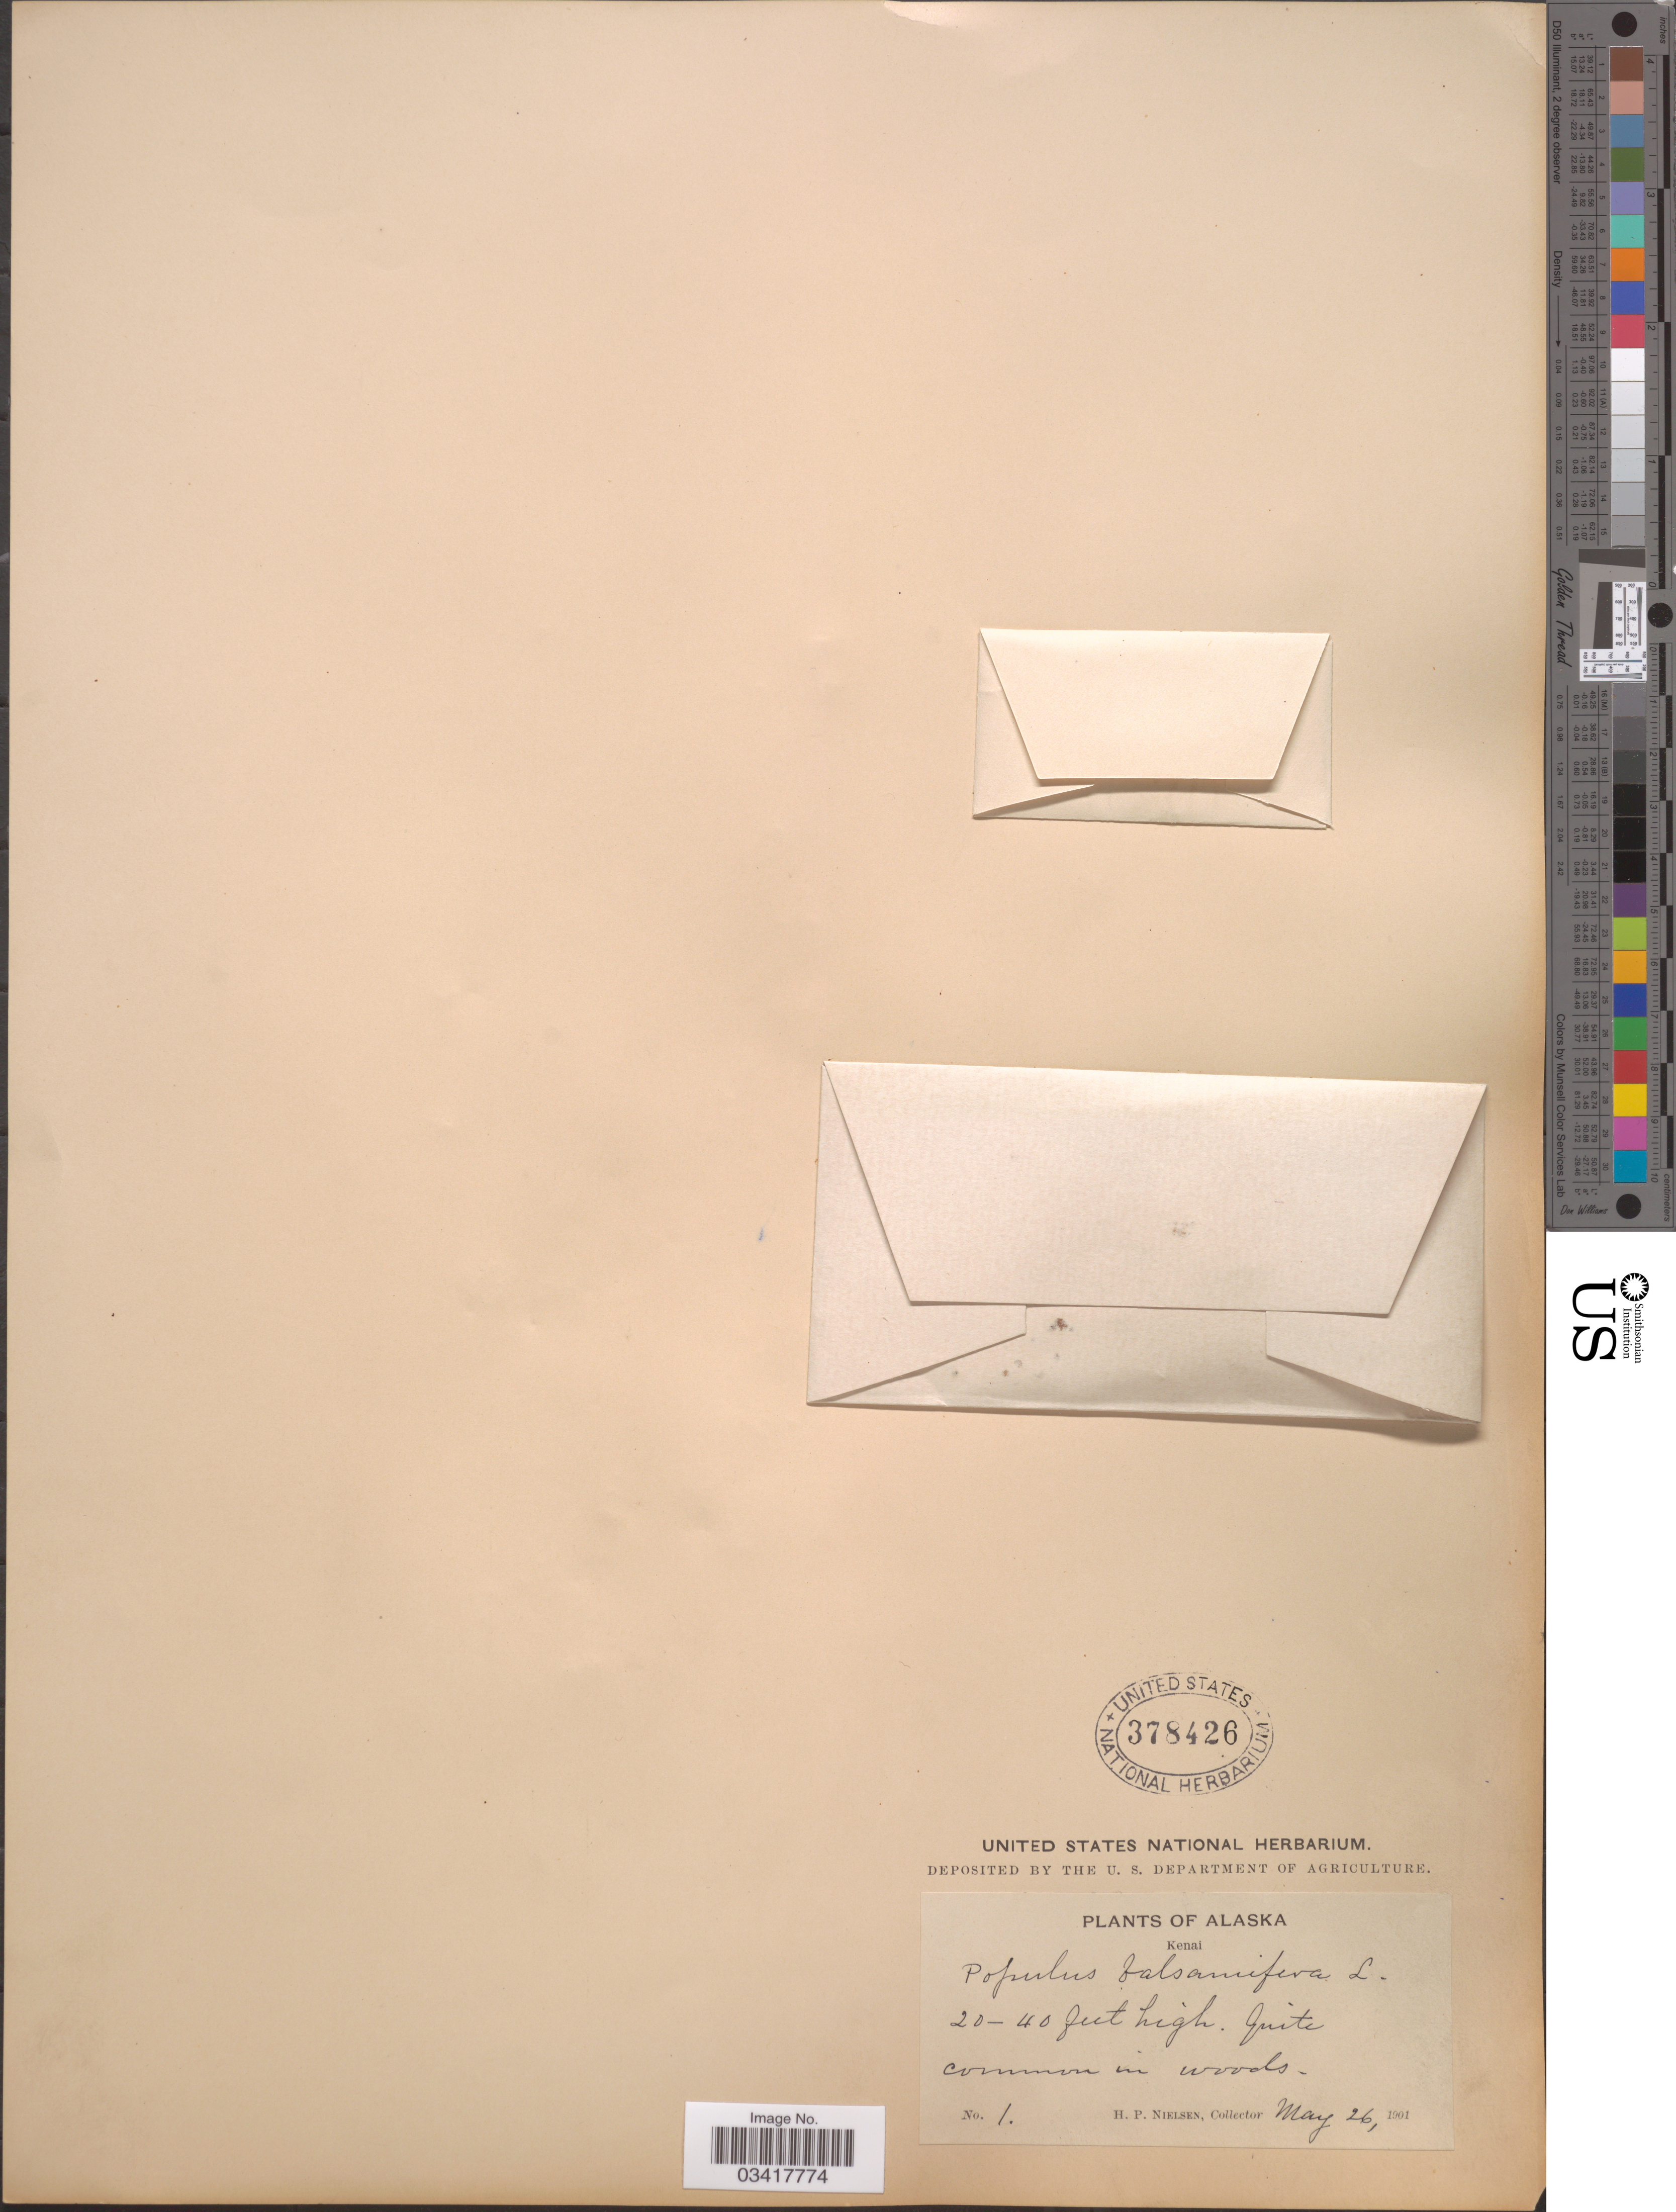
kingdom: Plantae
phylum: Tracheophyta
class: Magnoliopsida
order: Malpighiales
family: Salicaceae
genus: Populus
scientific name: Populus balsamifera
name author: L.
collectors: H. P. Nielsen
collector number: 1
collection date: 1901-05-26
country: United States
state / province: Alaska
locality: Kenai.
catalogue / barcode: US 378426